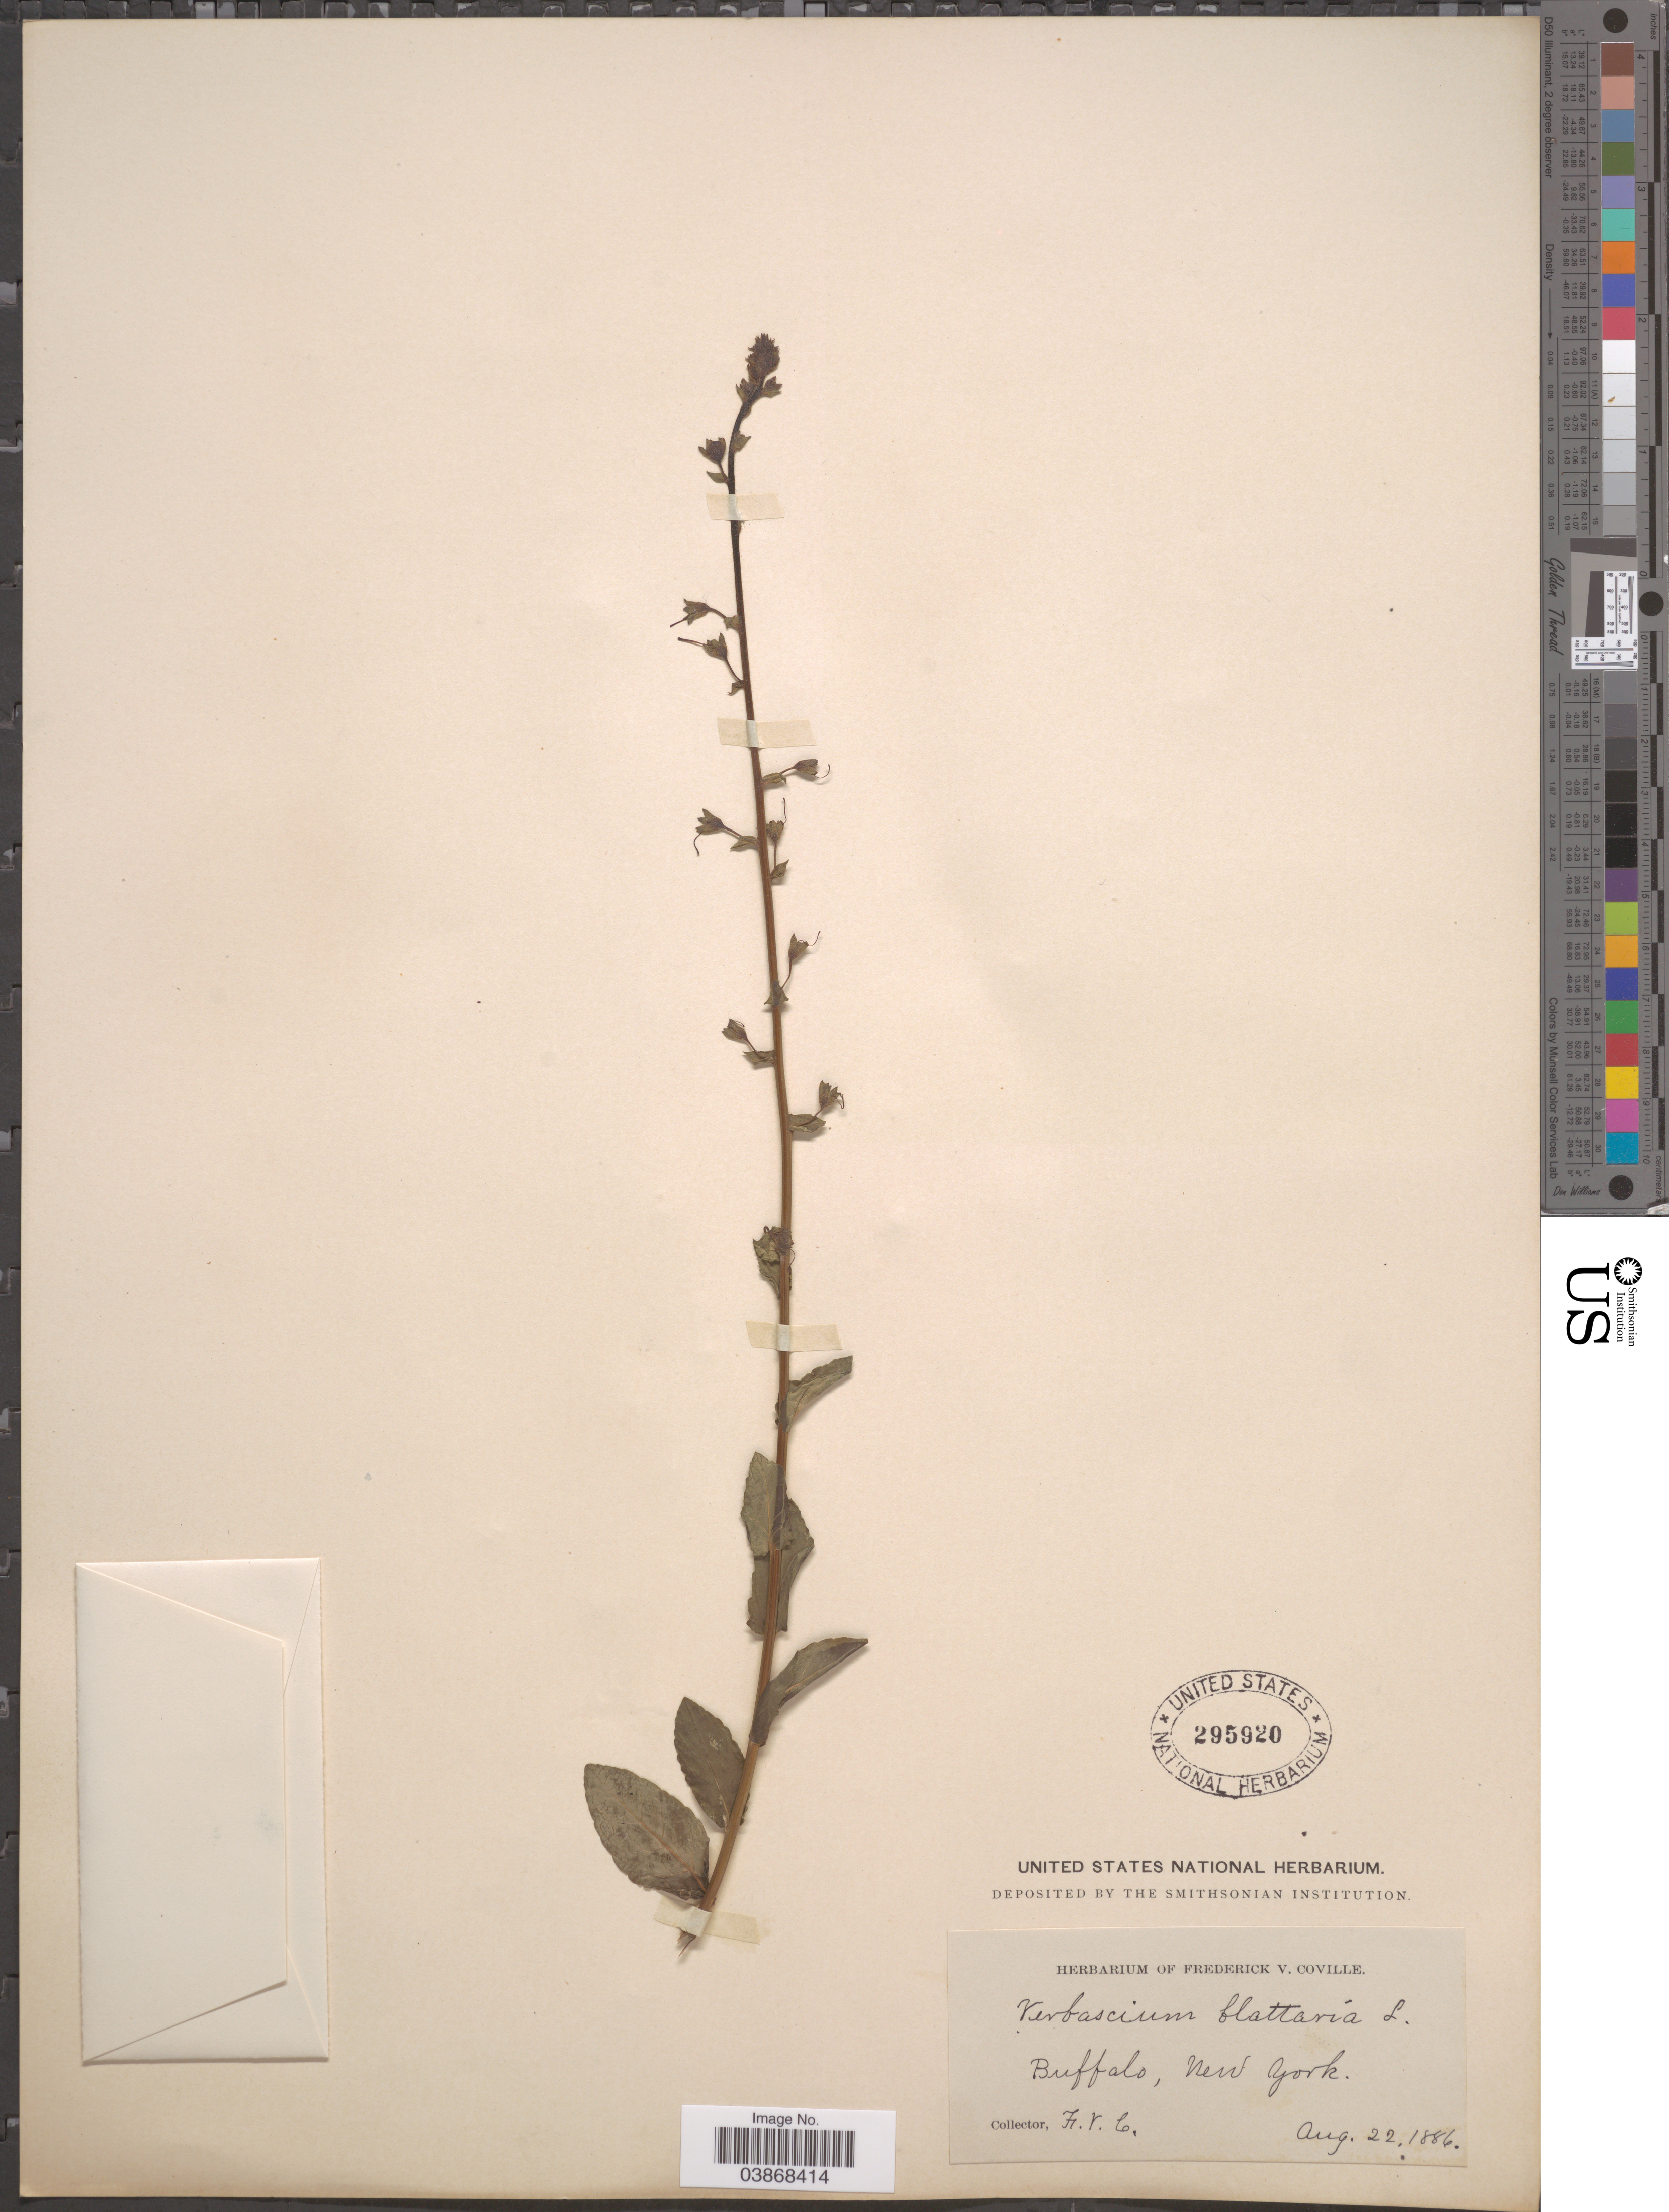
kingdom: Plantae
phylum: Tracheophyta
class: Magnoliopsida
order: Lamiales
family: Scrophulariaceae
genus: Verbascum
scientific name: Verbascum blattaria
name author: L.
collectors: F. V. Coville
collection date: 1886-08-22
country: United States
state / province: New York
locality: Buffalo.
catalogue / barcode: US 295920